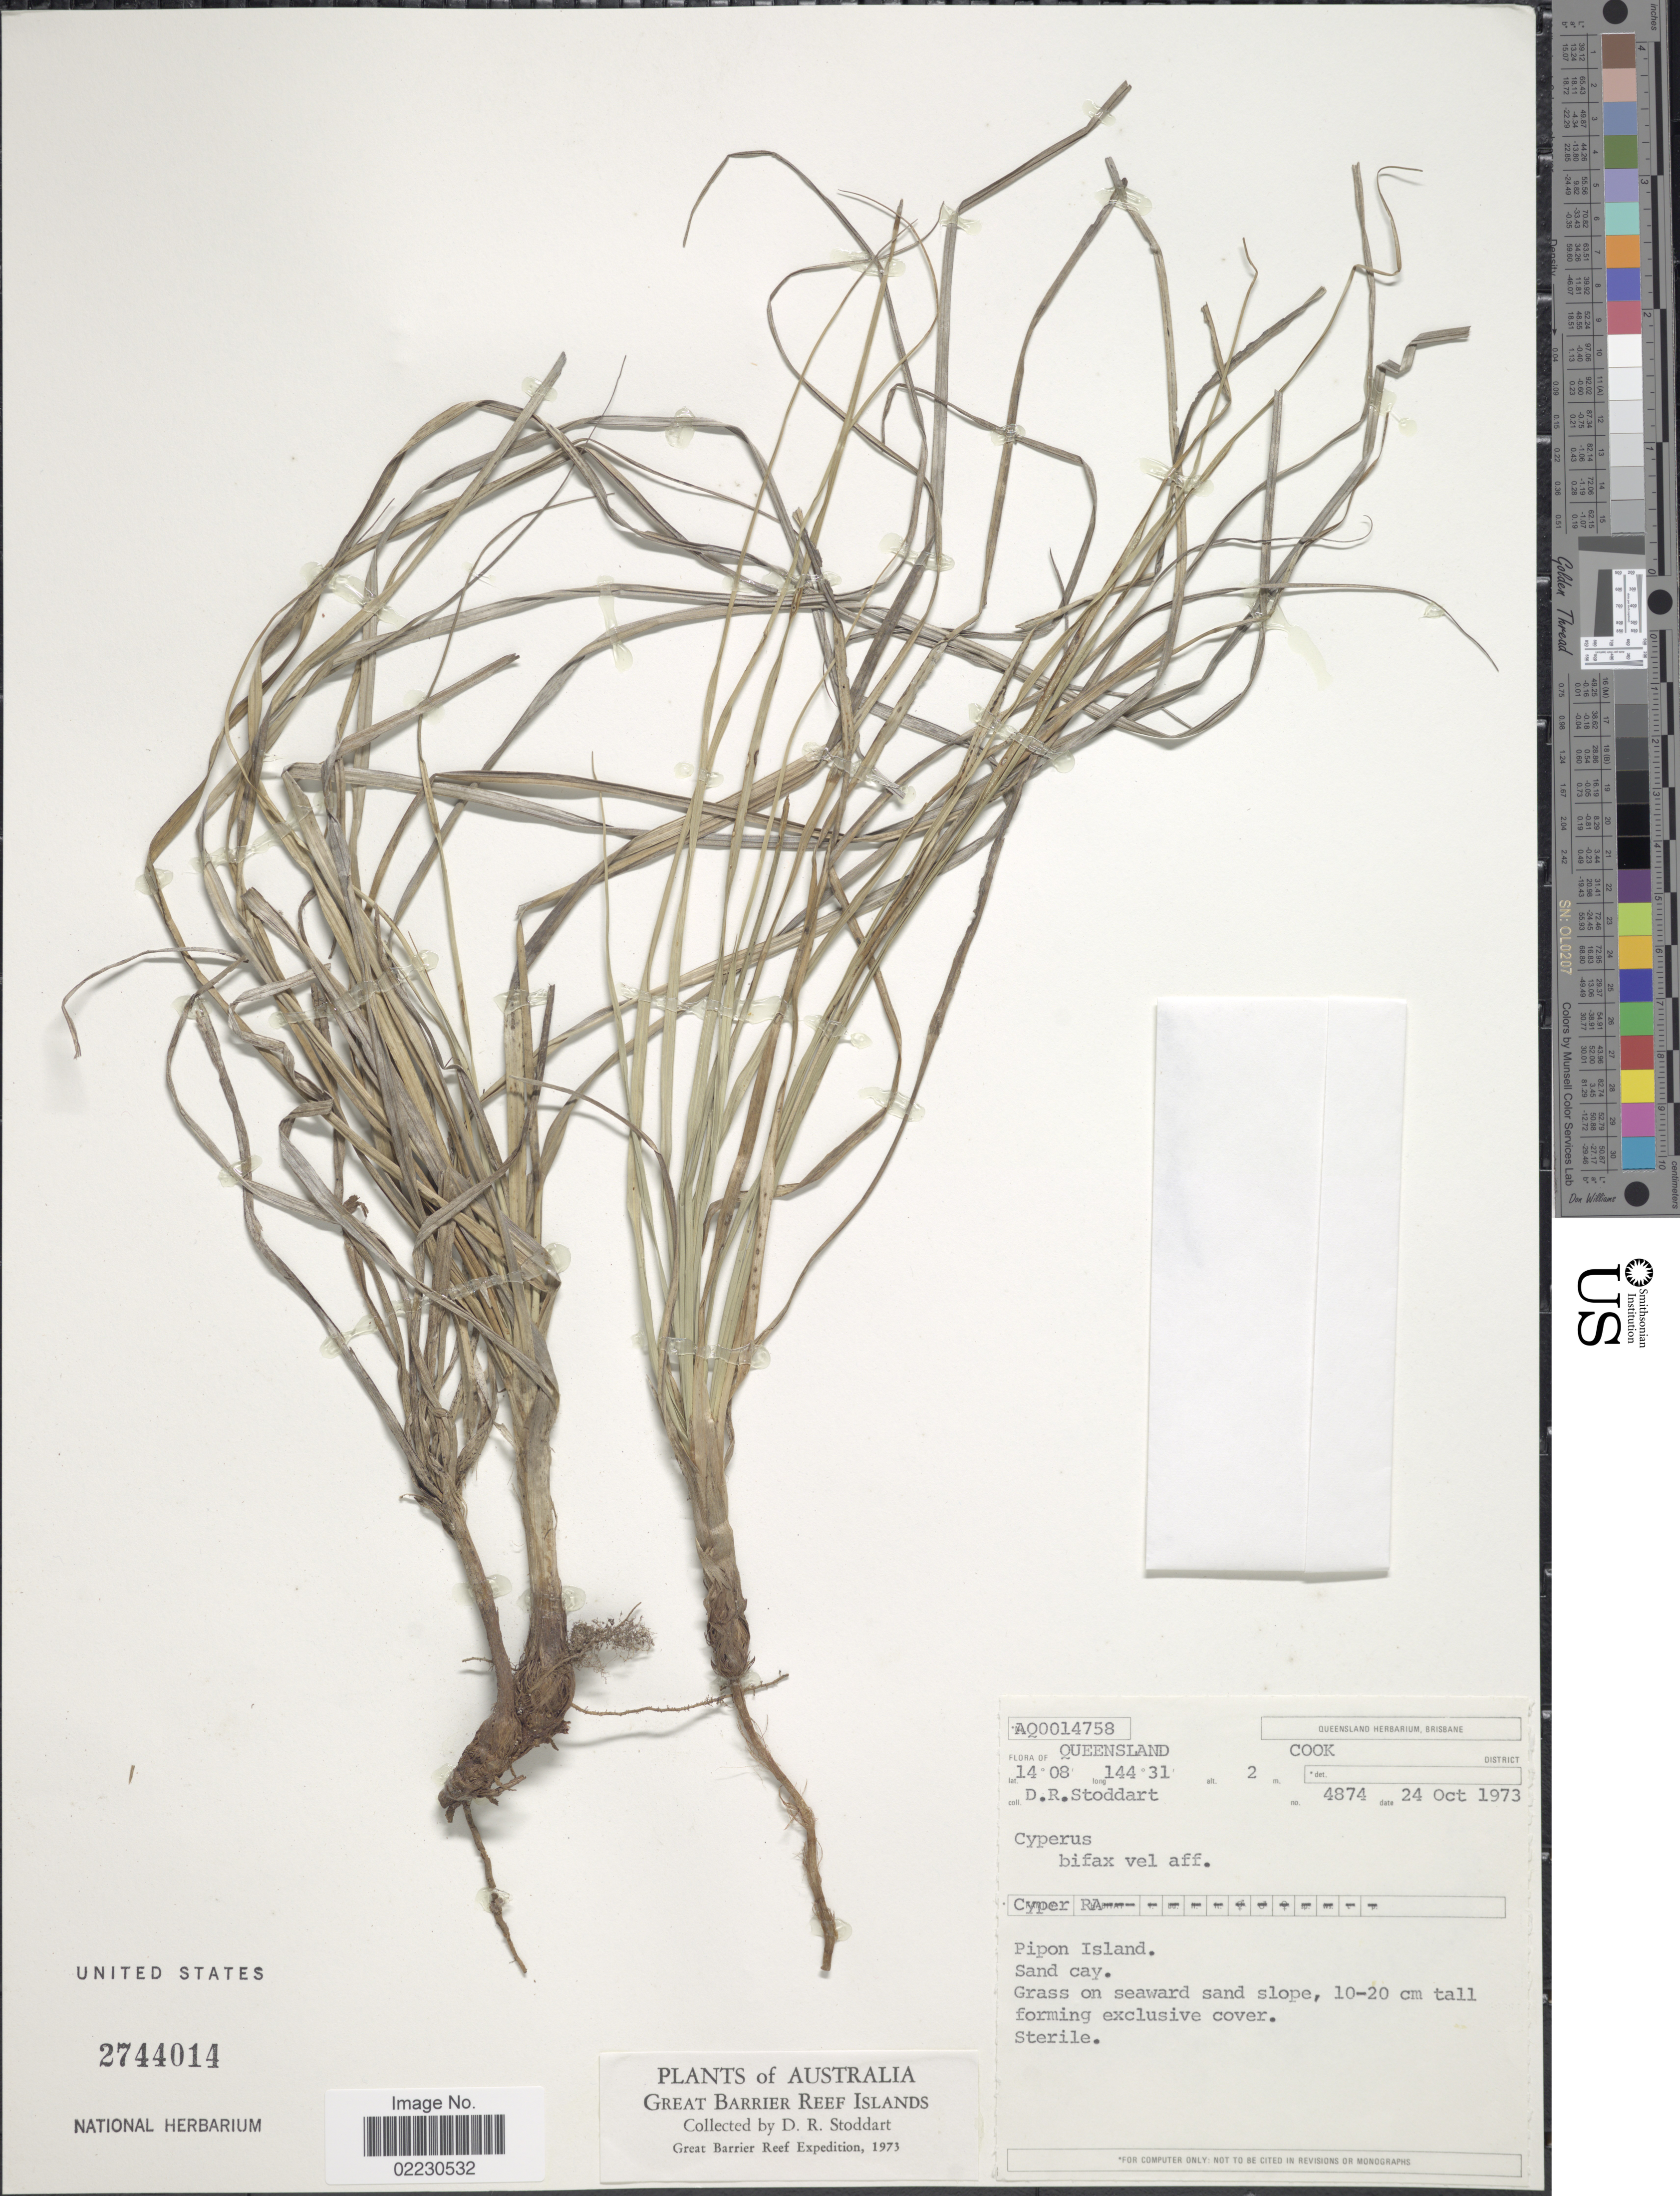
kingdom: Plantae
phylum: Tracheophyta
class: Liliopsida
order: Poales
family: Cyperaceae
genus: Cyperus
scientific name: Cyperus bifax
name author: C.B. Clarke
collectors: D. R. Stoddart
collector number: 4874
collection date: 1973-10-24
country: Australia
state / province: Queensland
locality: Cook District, Pipon Island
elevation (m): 2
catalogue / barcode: US 2744014